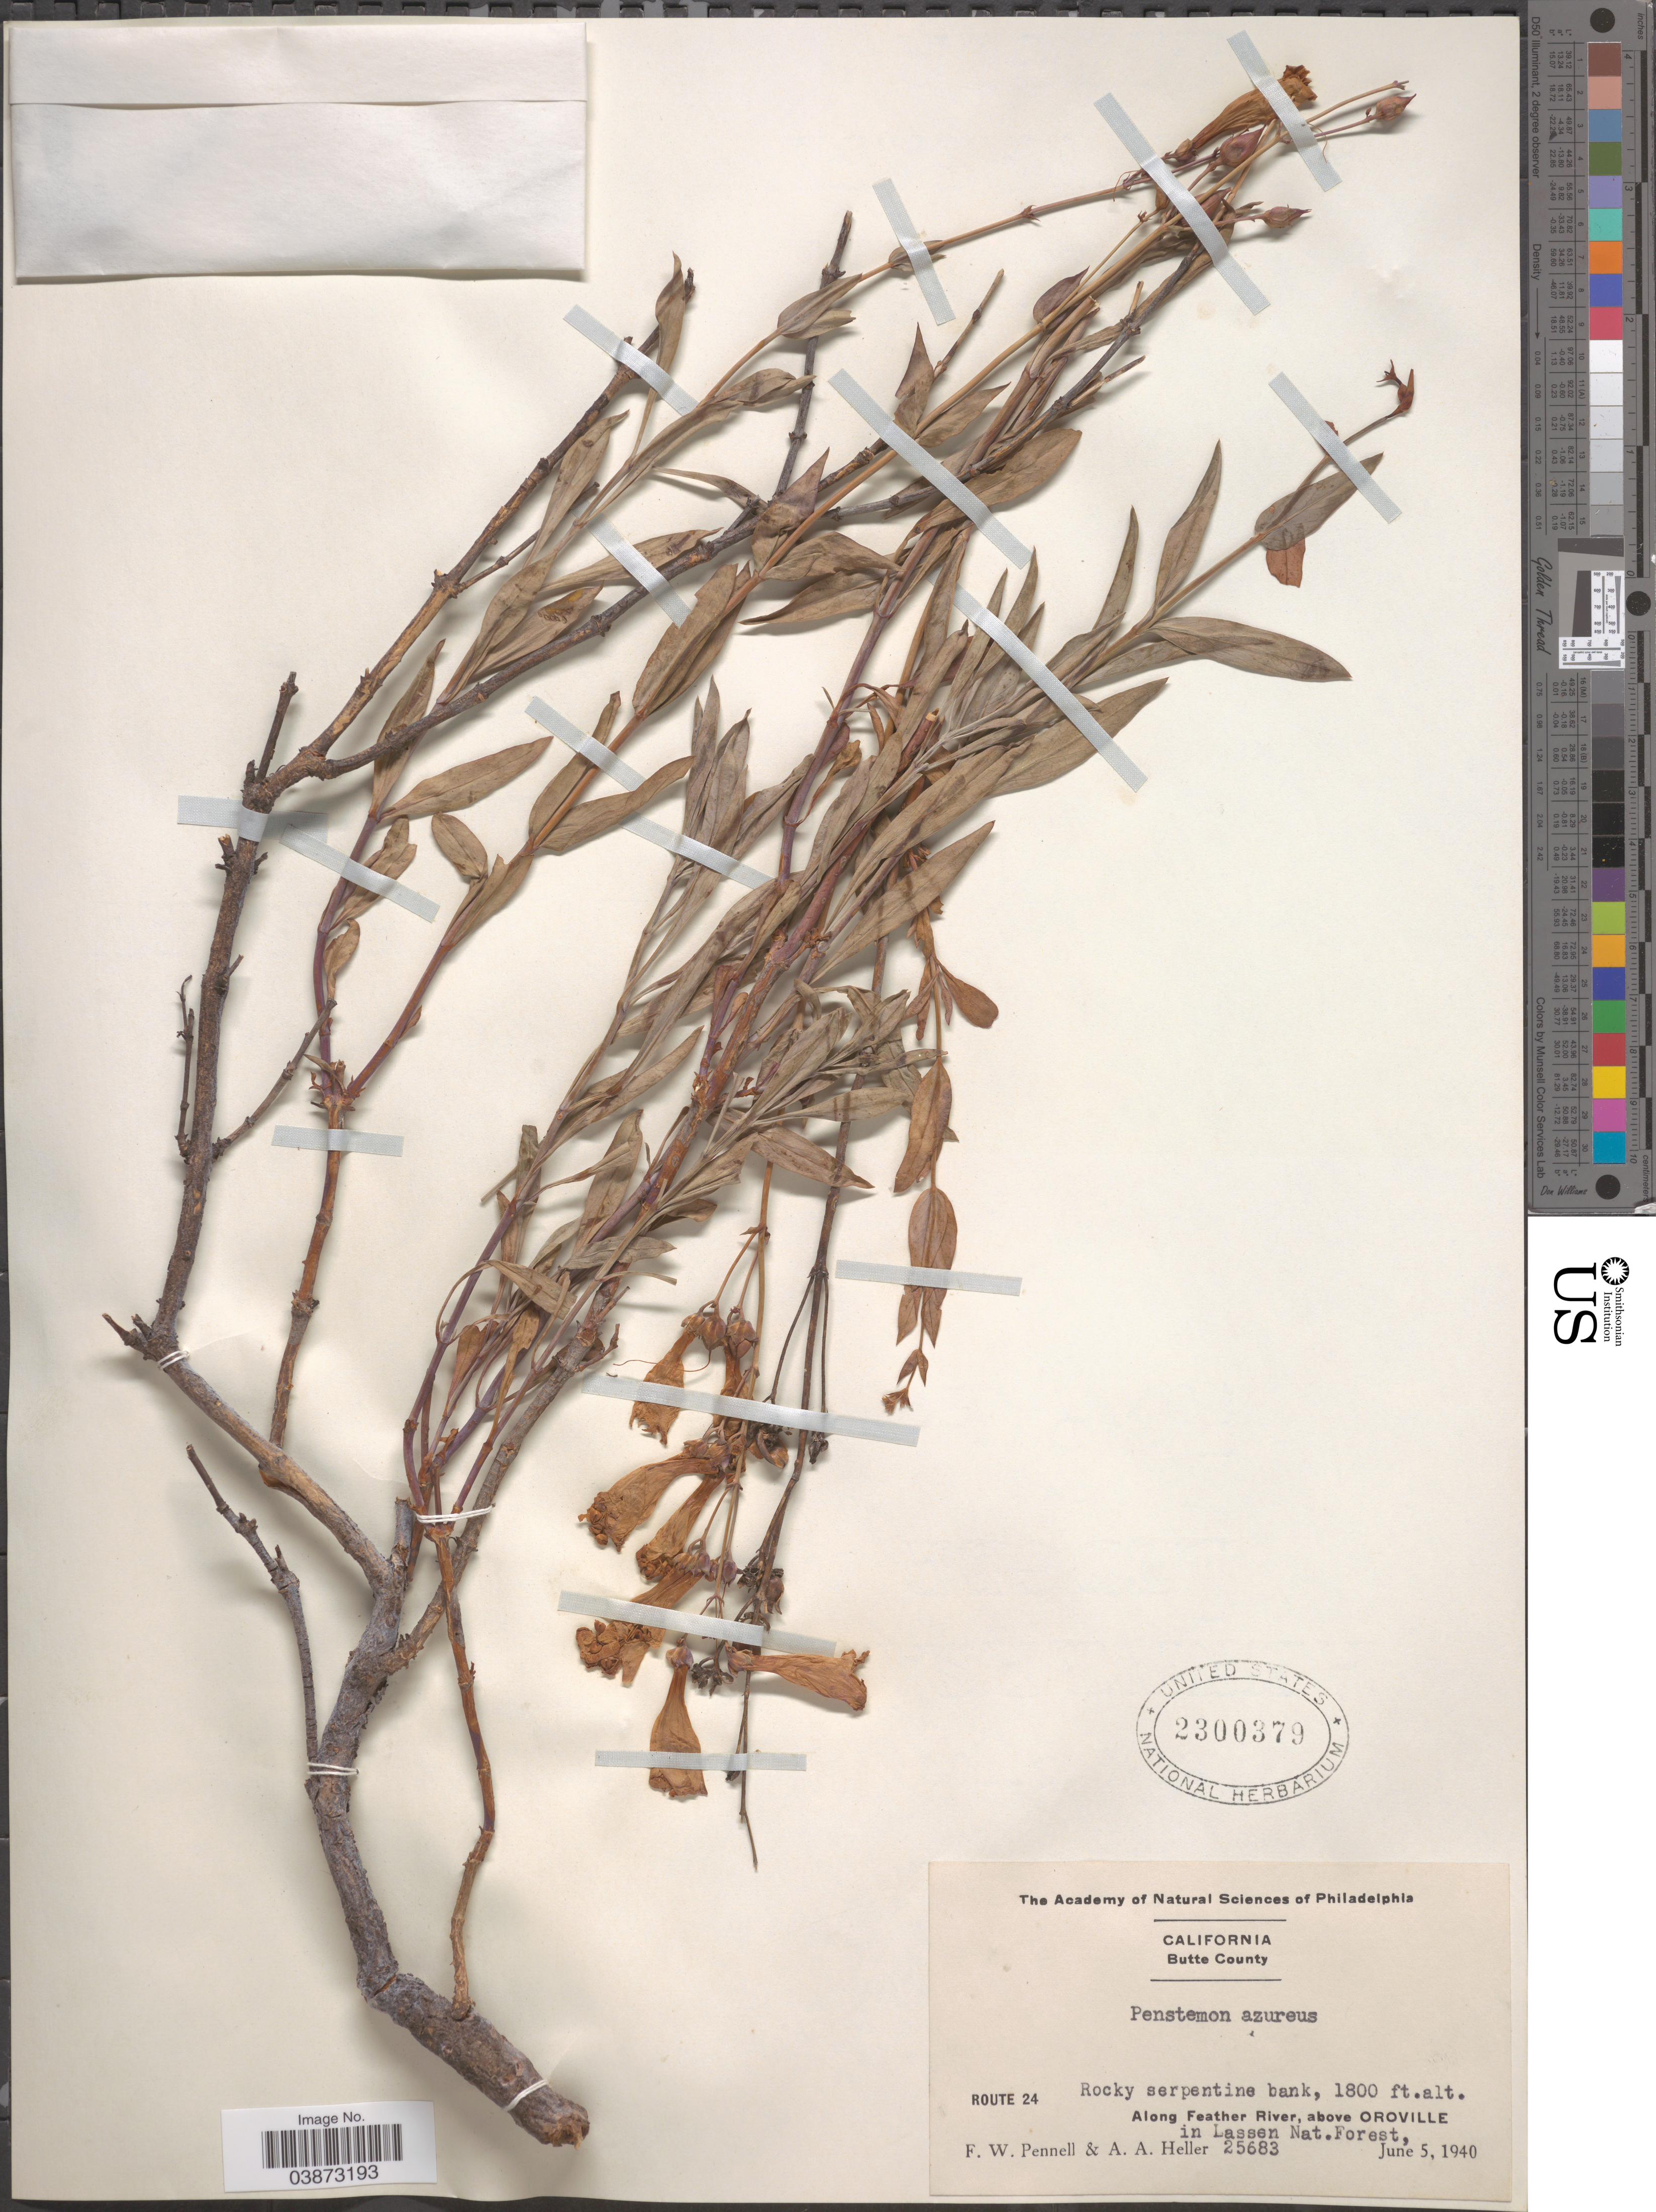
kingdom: Plantae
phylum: Tracheophyta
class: Magnoliopsida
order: Lamiales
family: Plantaginaceae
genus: Penstemon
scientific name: Penstemon azureus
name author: Benth.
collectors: F. W. Pennell & A. A. Heller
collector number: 25683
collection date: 1940-06-05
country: United States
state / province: California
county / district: Butte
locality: Butte County. Route 24. Along Feather River, above Oroville in Lassen Nat. Forest.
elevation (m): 549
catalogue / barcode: US 2300379